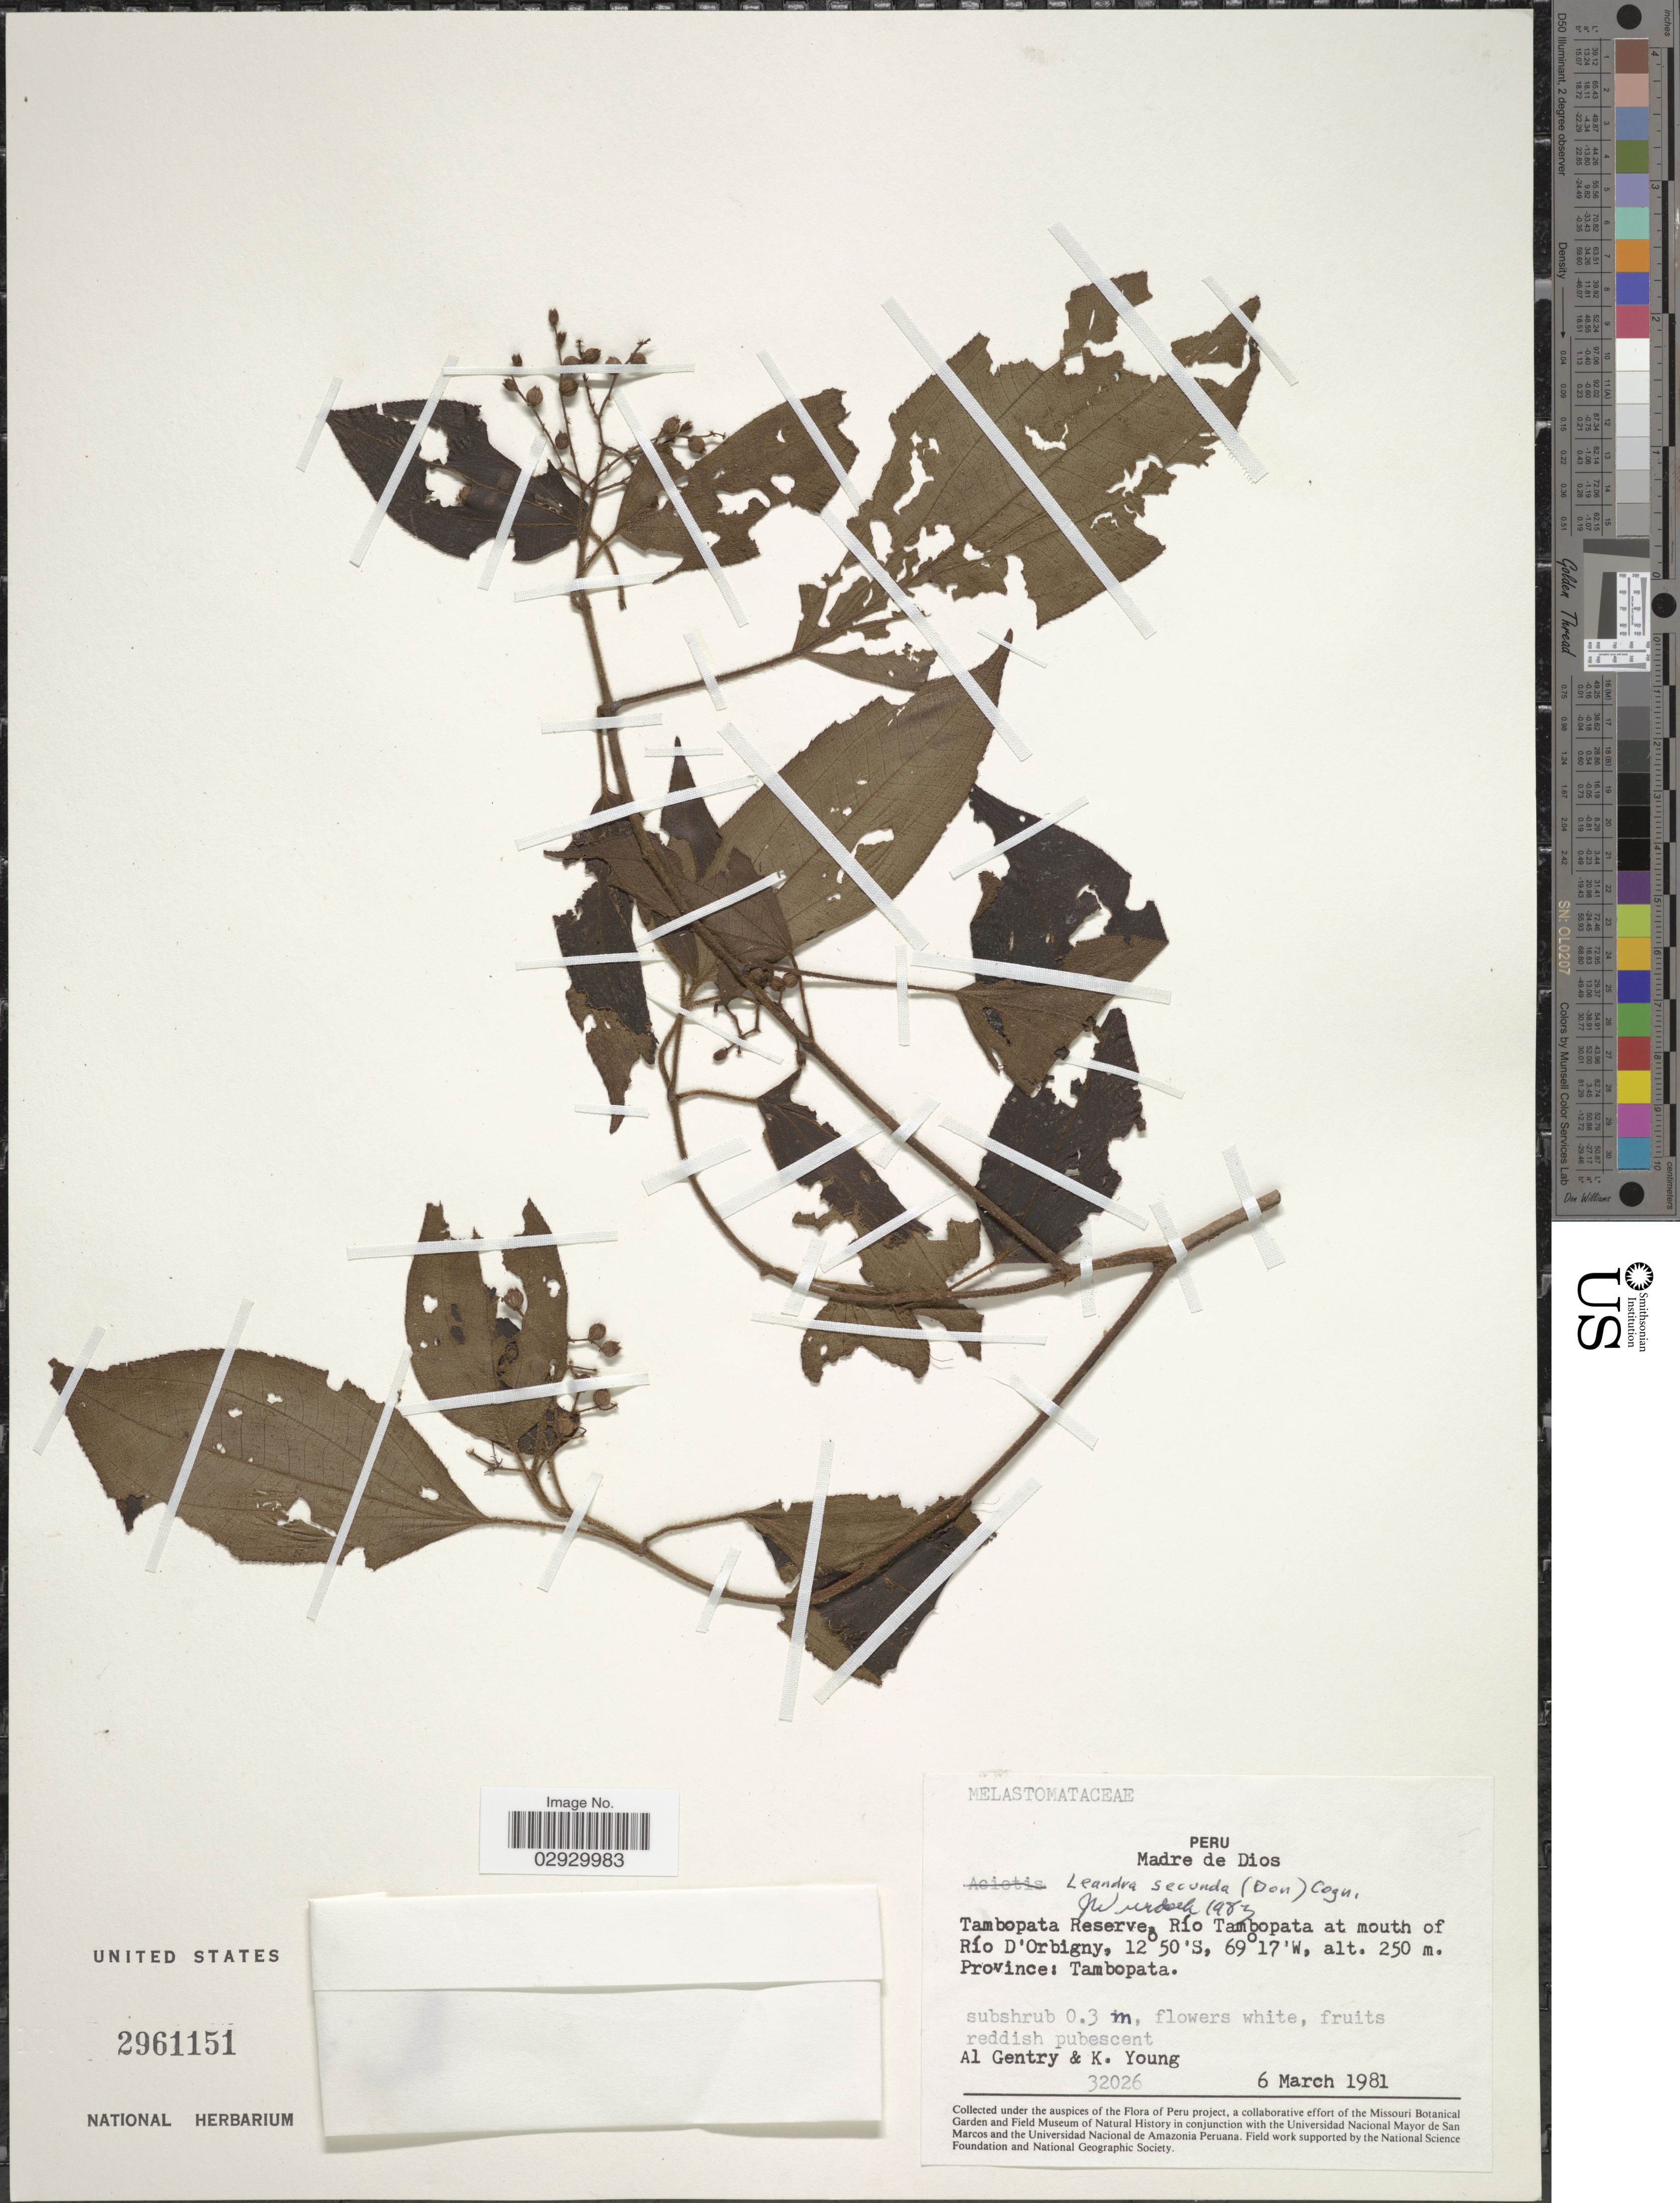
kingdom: Plantae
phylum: Tracheophyta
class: Magnoliopsida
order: Myrtales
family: Melastomataceae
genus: Leandra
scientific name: Leandra secunda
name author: (D. Don) Cogn.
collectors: A. H. Gentry & K. Young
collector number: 32026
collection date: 1981-03-06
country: Peru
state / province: Madre de Dios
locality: Tambopata Reserve, Río Tambopata at mouth of Río D'Orbigny, Province: Tambopata.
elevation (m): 250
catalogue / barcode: US 2961151